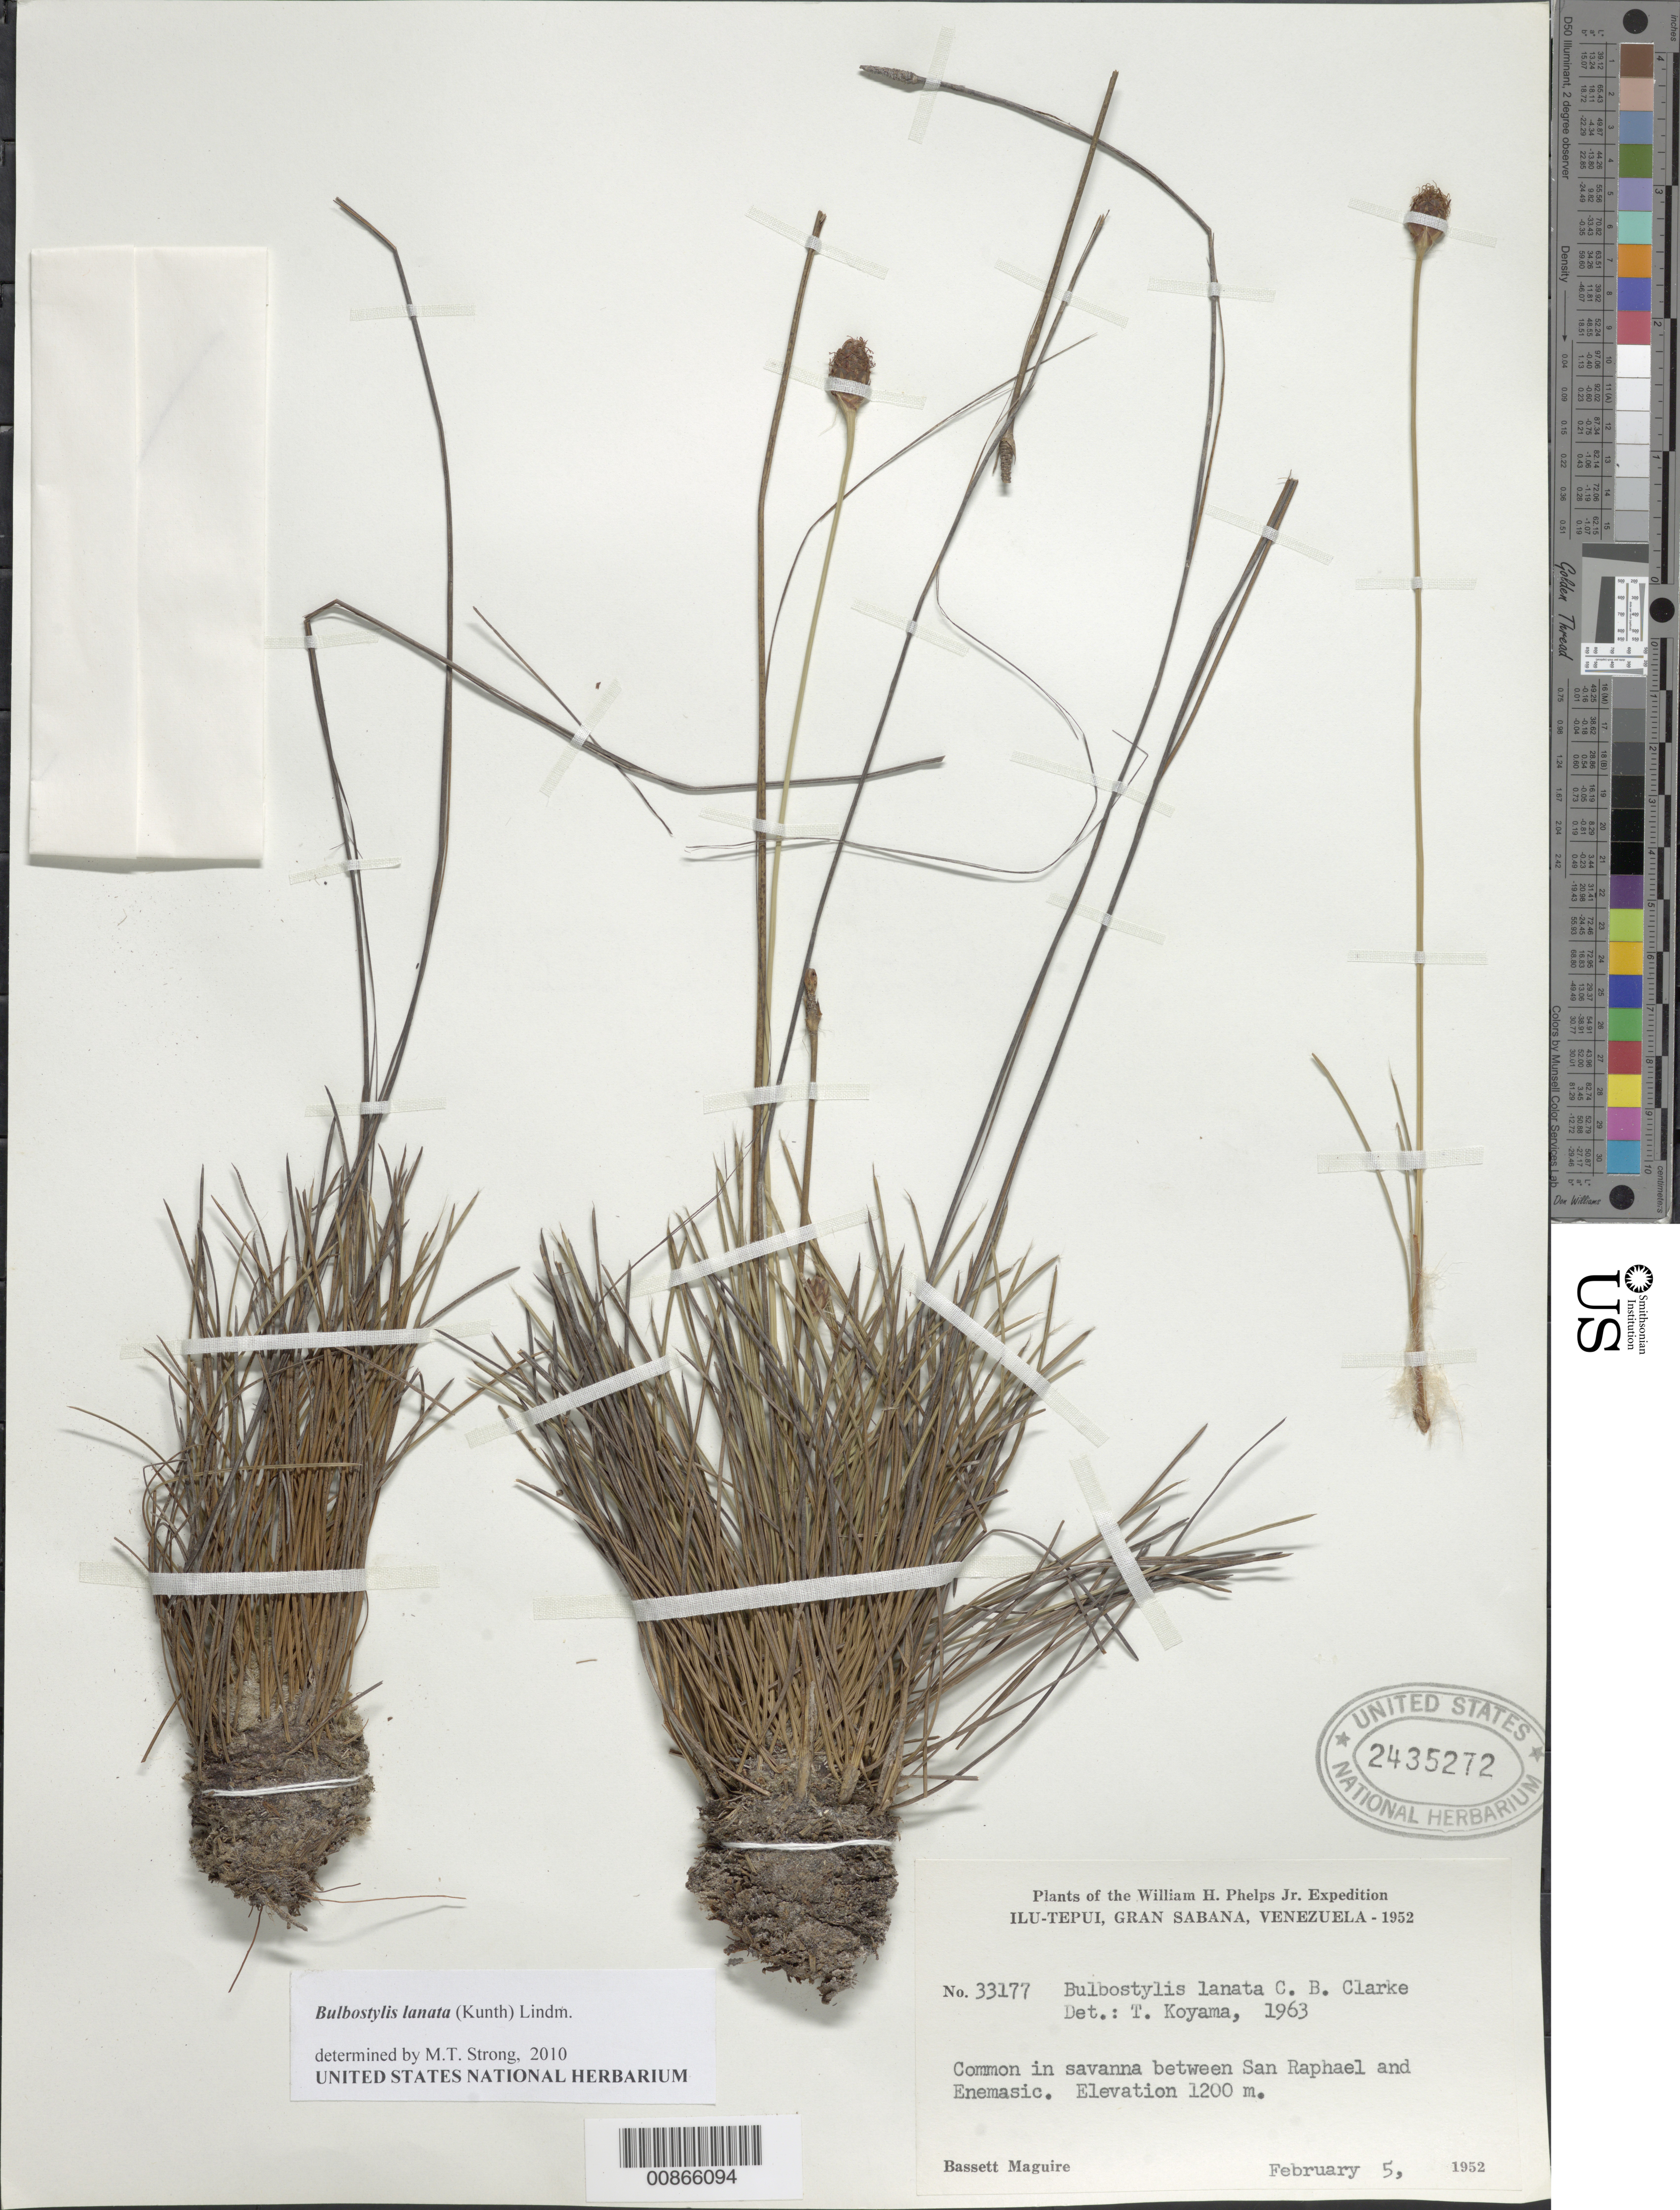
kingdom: Plantae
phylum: Tracheophyta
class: Liliopsida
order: Poales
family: Cyperaceae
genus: Bulbostylis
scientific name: Bulbostylis lanata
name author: (Kunth) Lindm.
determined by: Strong, M. T., (US), Smithsonian Institution - National Museum of Natural History (UNITED STATES)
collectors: B. Maguire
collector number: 33177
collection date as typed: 5-Feb-52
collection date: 1952-02-05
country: Venezuela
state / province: Bolívar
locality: Gran Sabana, Ilu-tepuí, between San Rafael and Enemasic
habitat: Savanna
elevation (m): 1200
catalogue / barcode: US 2435272